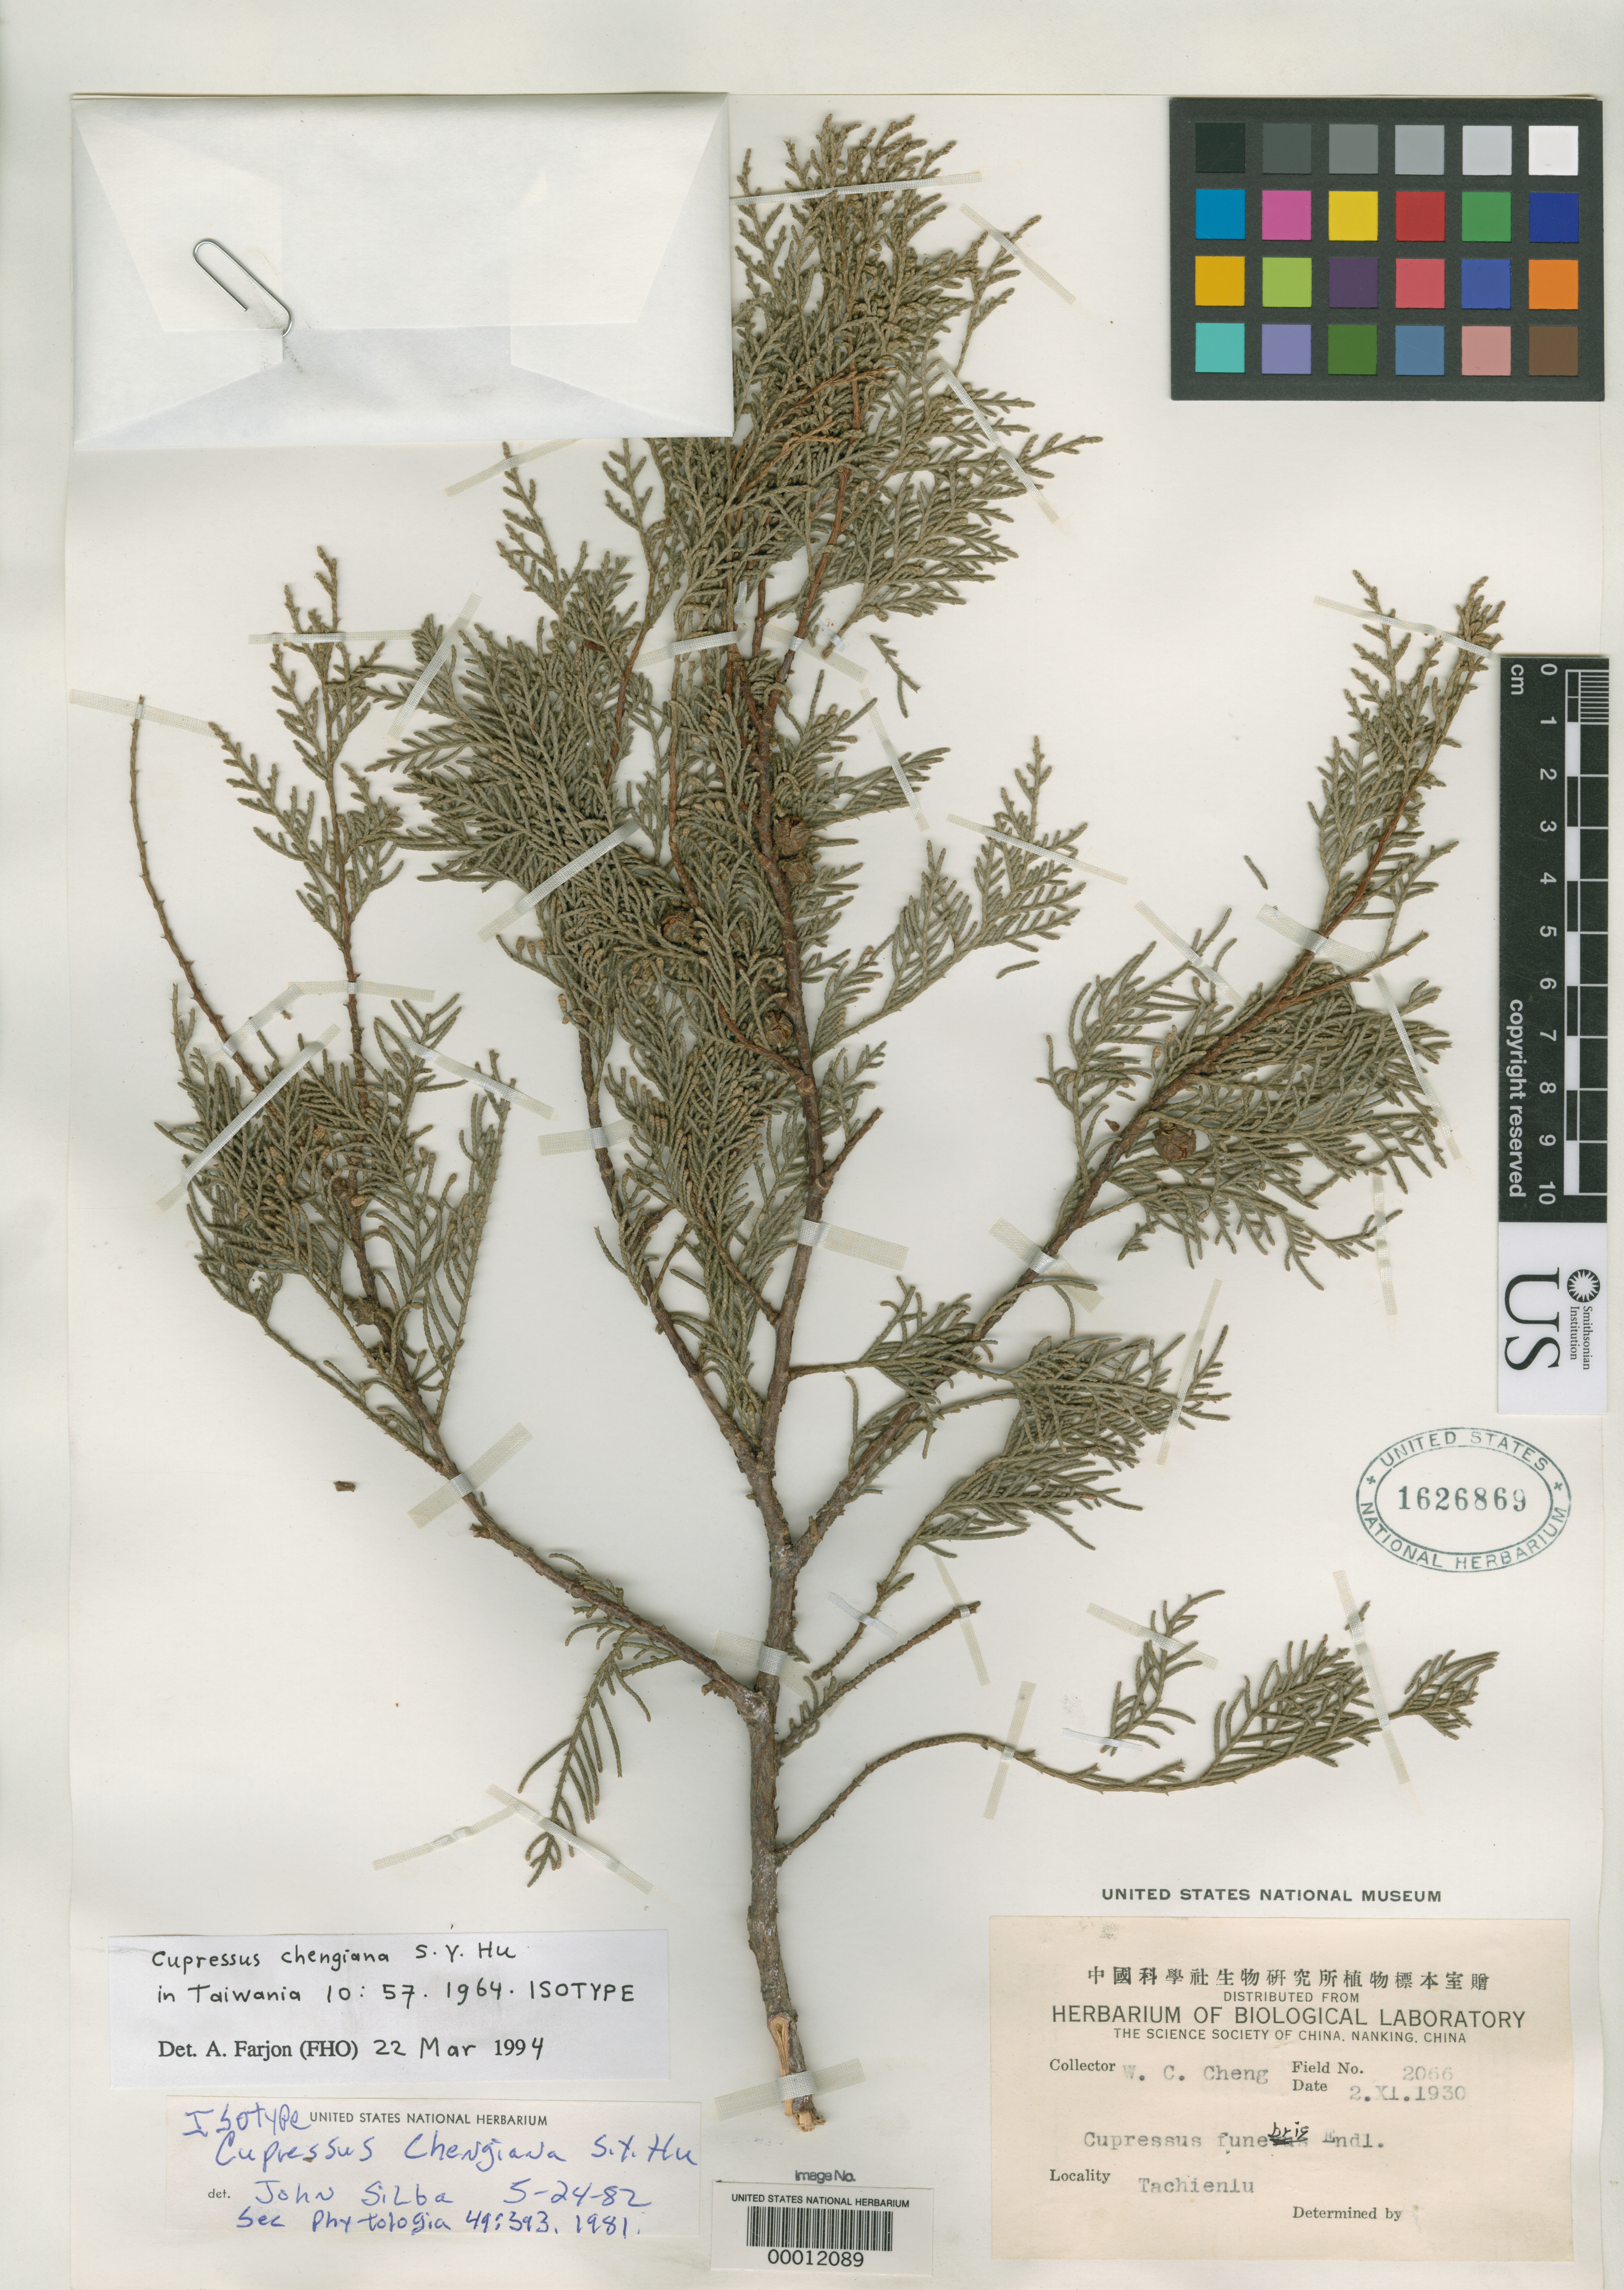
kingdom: Plantae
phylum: Tracheophyta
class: Pinopsida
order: Pinales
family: Cupressaceae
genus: Cupressus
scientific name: Cupressus chengiana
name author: S.Y. Hu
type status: Isotype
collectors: W. C. Cheng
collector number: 2066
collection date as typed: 02 Nov 1930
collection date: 1930-11-02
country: China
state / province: Sichuan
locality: Tachieniu.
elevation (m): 2400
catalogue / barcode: US 1626869